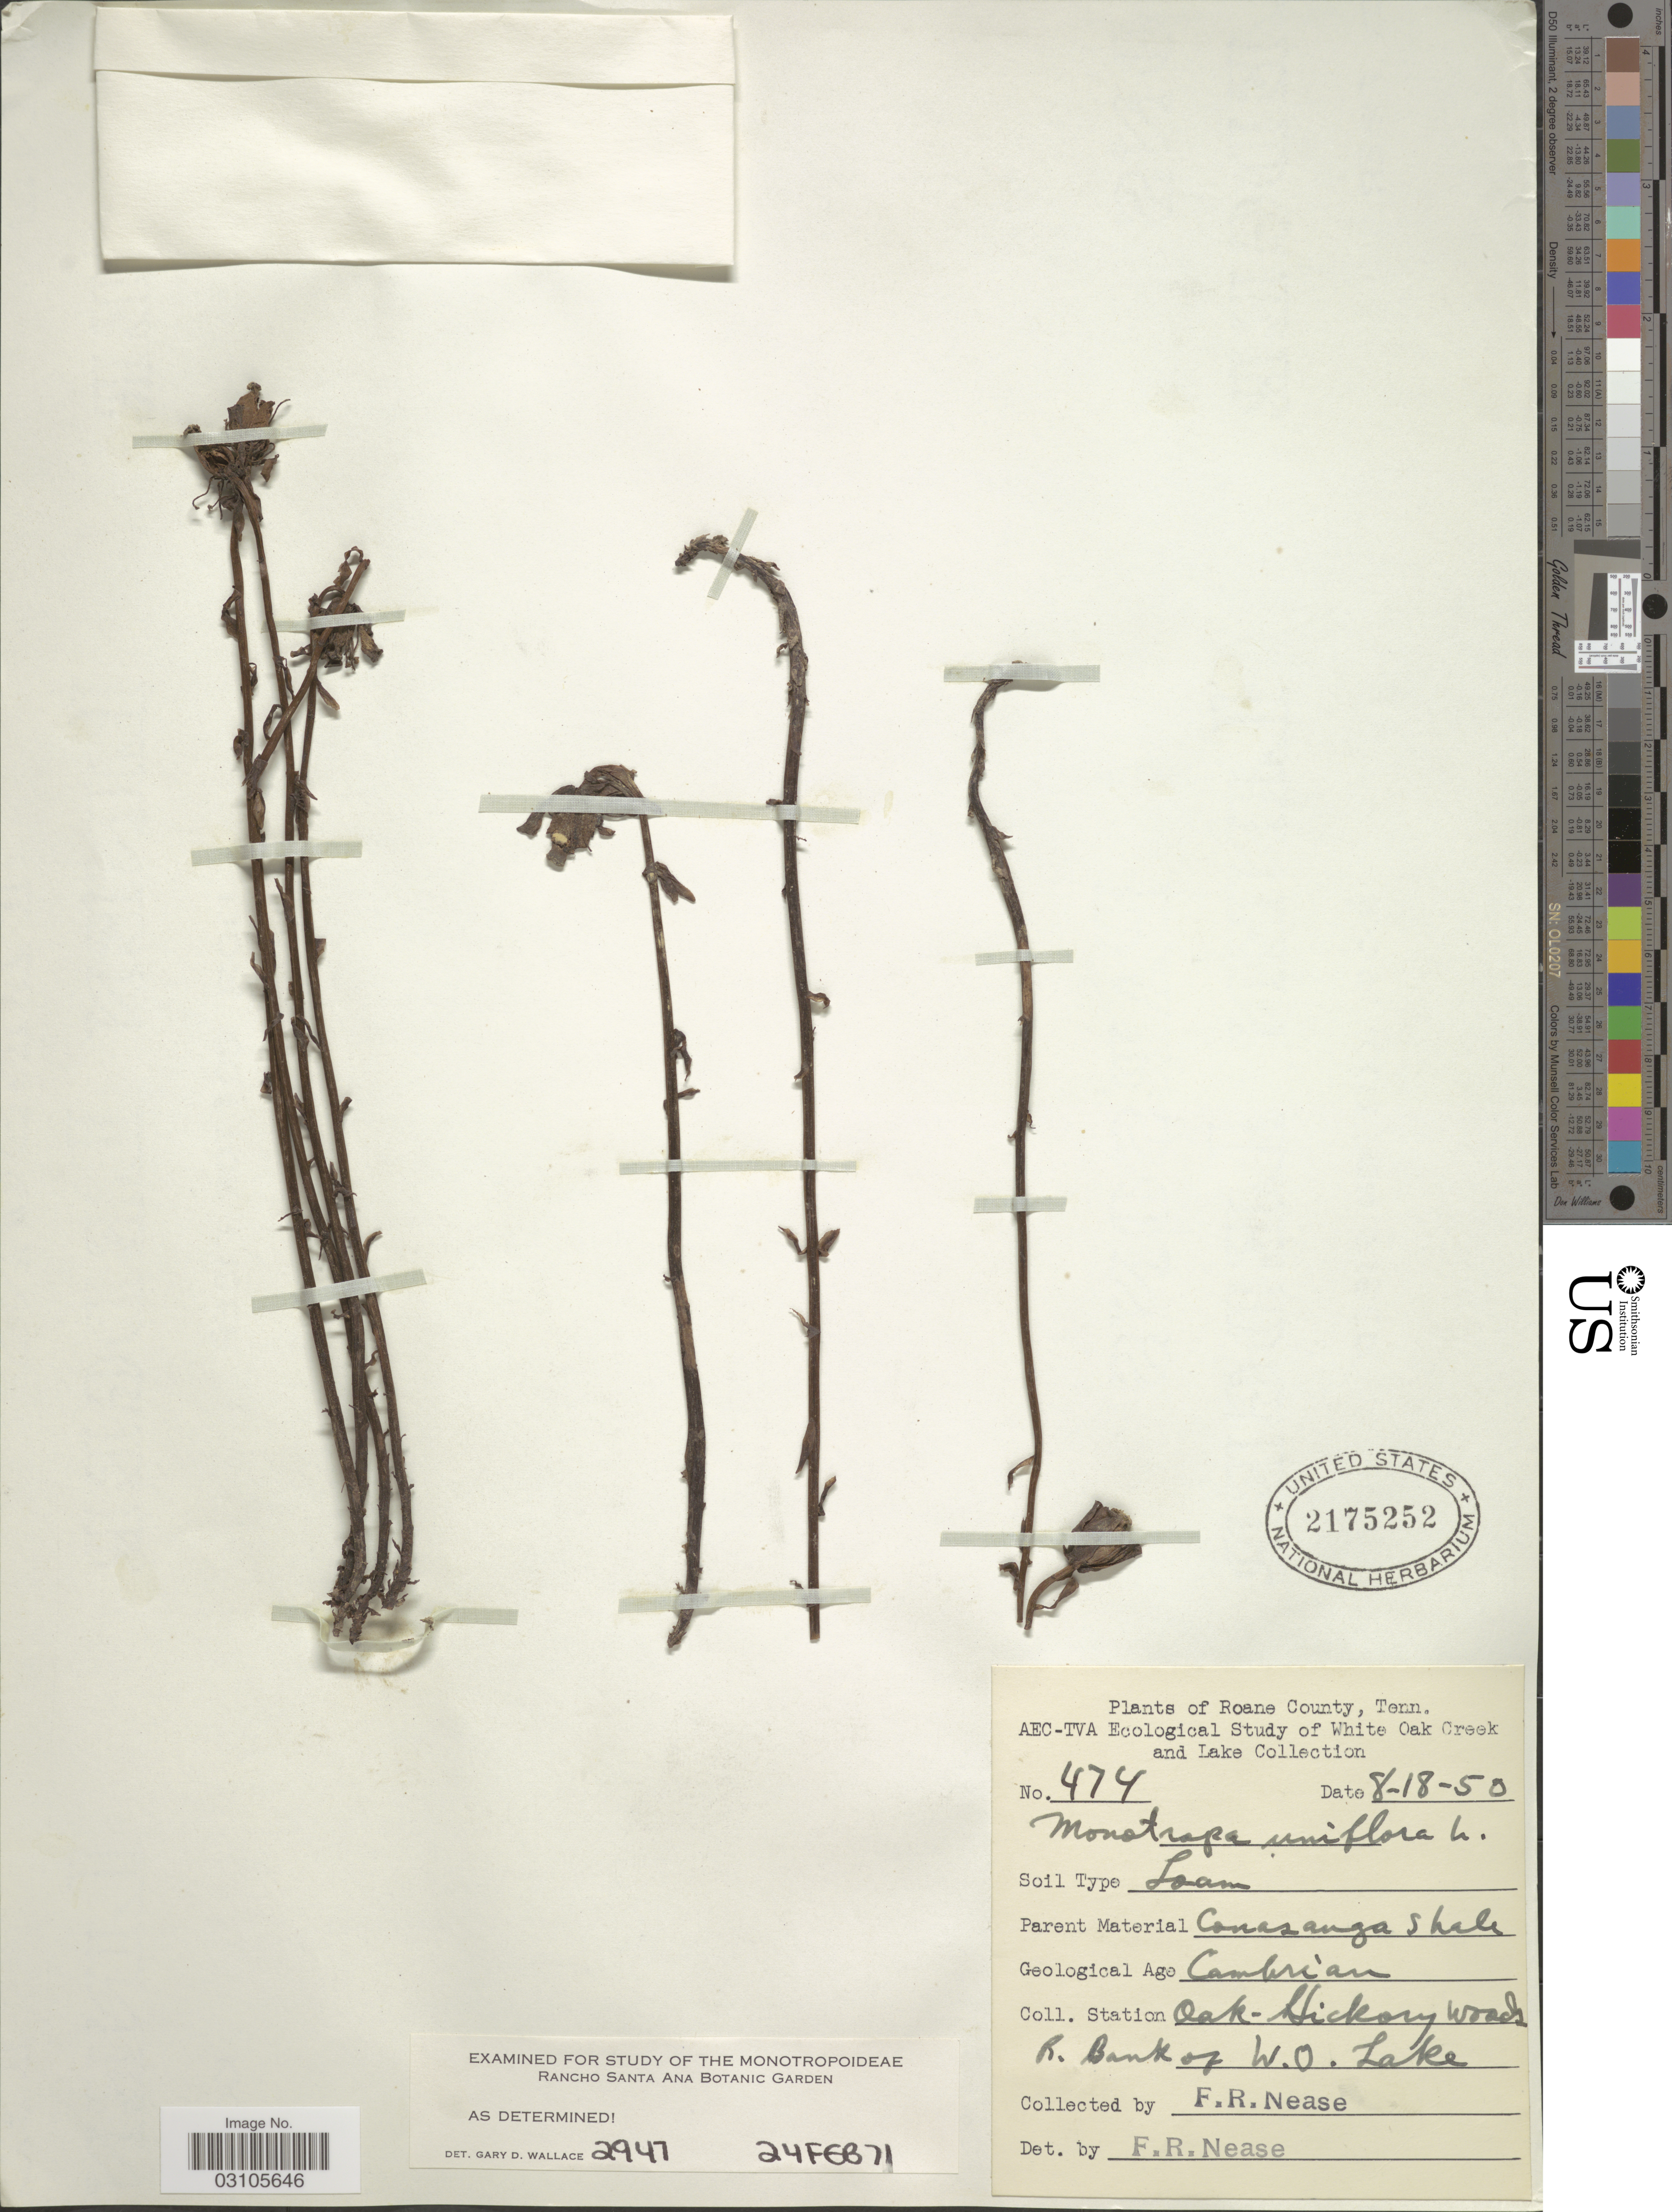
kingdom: Plantae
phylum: Tracheophyta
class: Magnoliopsida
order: Ericales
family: Ericaceae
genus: Monotropa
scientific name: Monotropa uniflora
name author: L.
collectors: F. Nease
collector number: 474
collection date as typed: Transcribed d/m/y: 18/8/50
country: United States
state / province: Tennessee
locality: Roane County. Oak-Hickory woods R. Bank of W. O. Lake.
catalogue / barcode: US 2175252